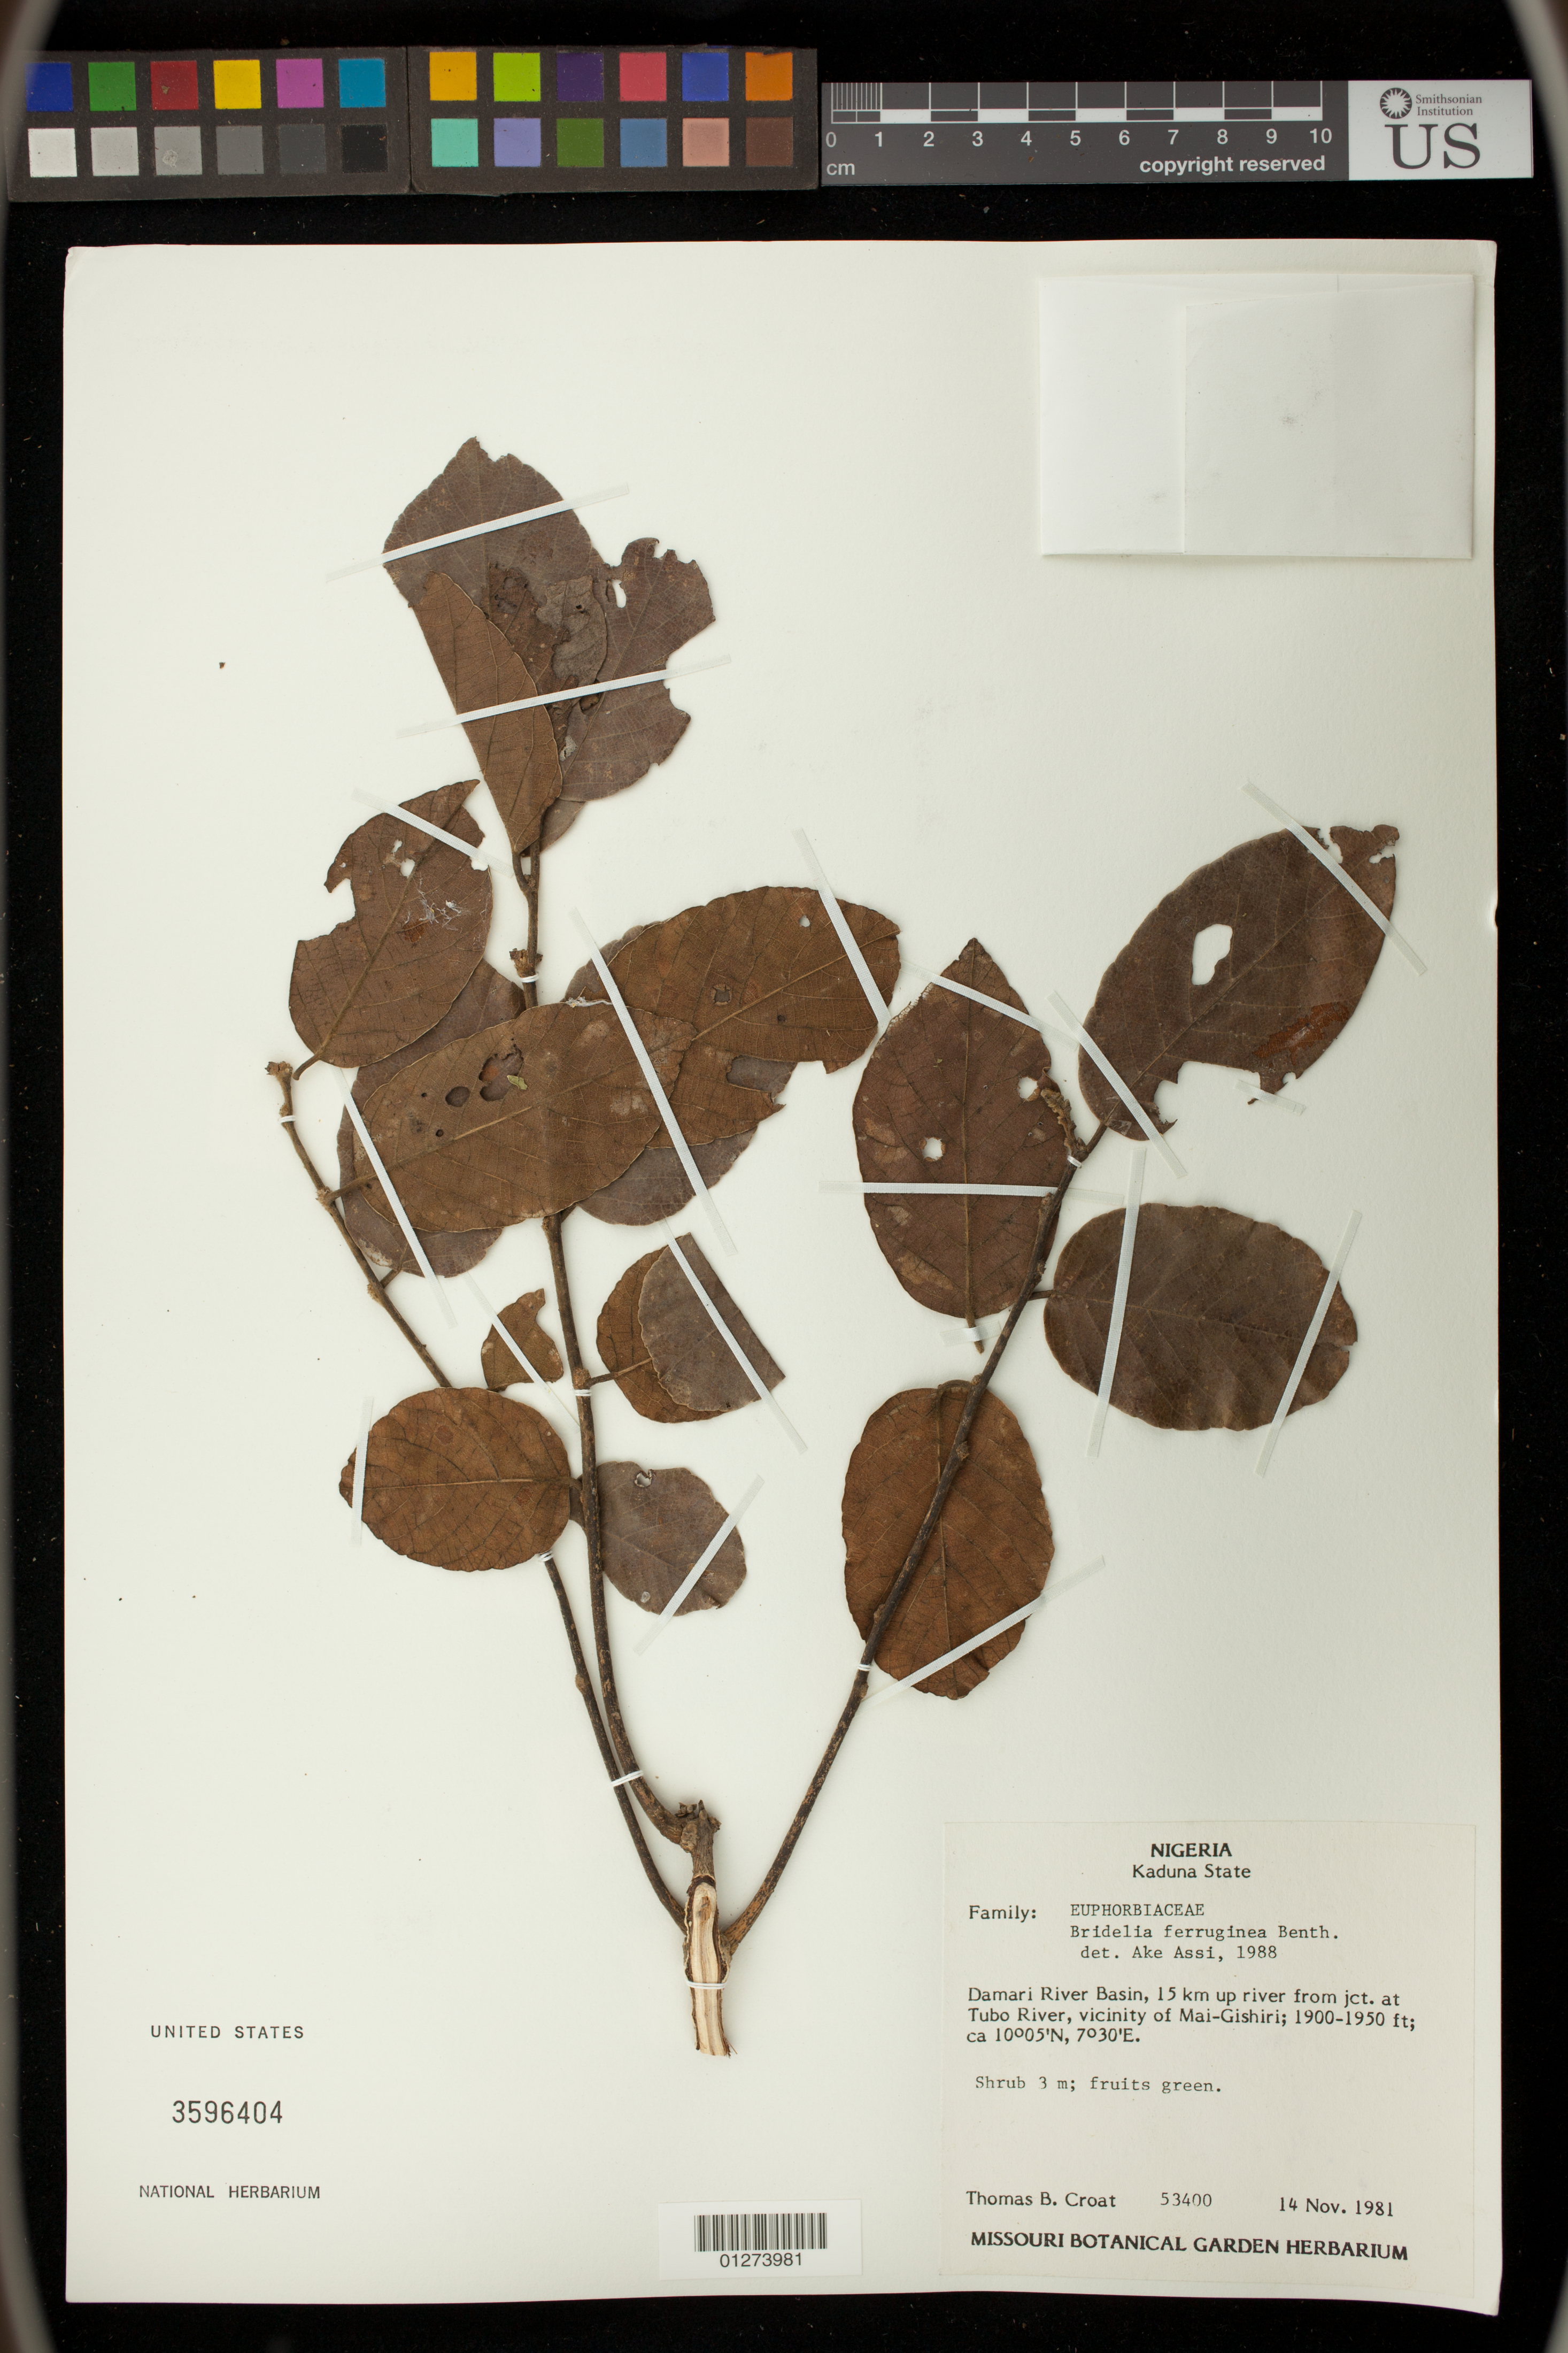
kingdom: Plantae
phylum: Tracheophyta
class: Magnoliopsida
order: Malpighiales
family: Phyllanthaceae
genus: Bridelia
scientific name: Bridelia ferruginea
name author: Benth.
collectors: T. B. Croat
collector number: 53400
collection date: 1981-11-14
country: Nigeria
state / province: Kaduna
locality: Damari River Basin, 15 km up river from jct at Tubo River, vicinity of Mai-Gishiri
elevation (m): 579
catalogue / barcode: US 3596404